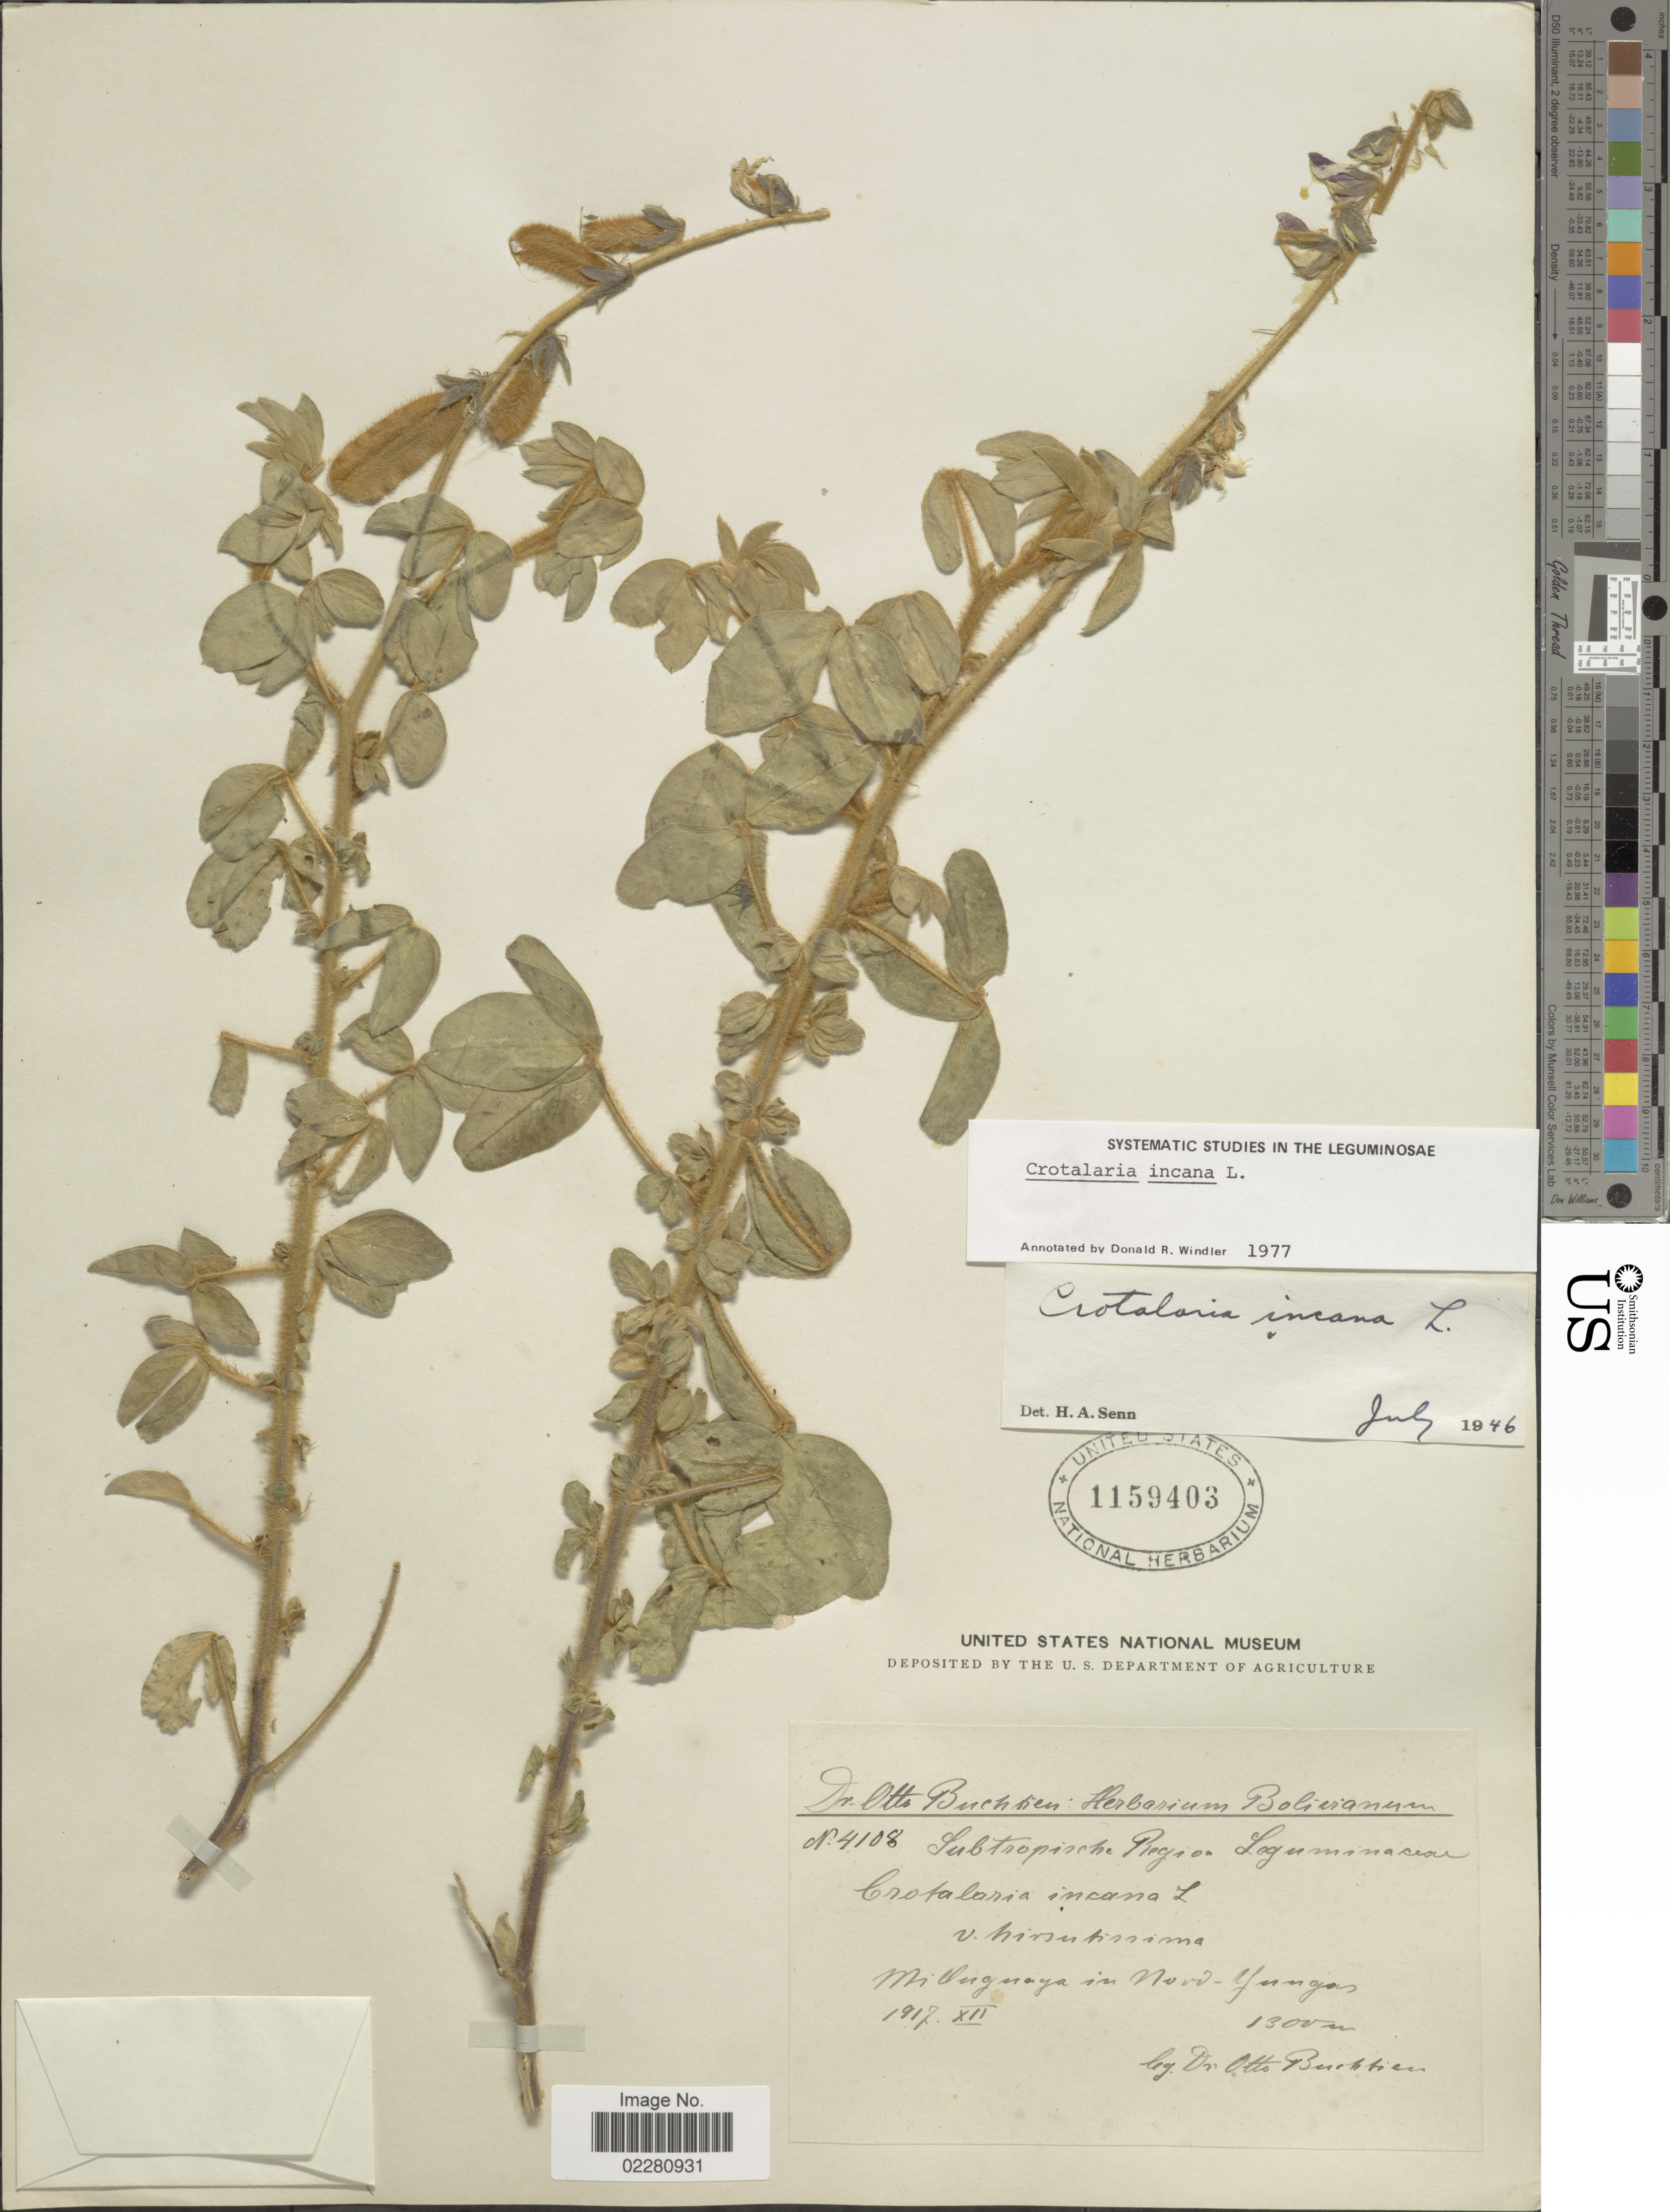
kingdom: Plantae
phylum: Tracheophyta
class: Magnoliopsida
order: Fabales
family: Fabaceae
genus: Crotalaria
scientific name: Crotalaria incana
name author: L.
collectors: O. Buchtien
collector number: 4108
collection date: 1917-12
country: Bolivia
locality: Milluguaya in Nord-Yungas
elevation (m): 1300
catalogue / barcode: US 1159403